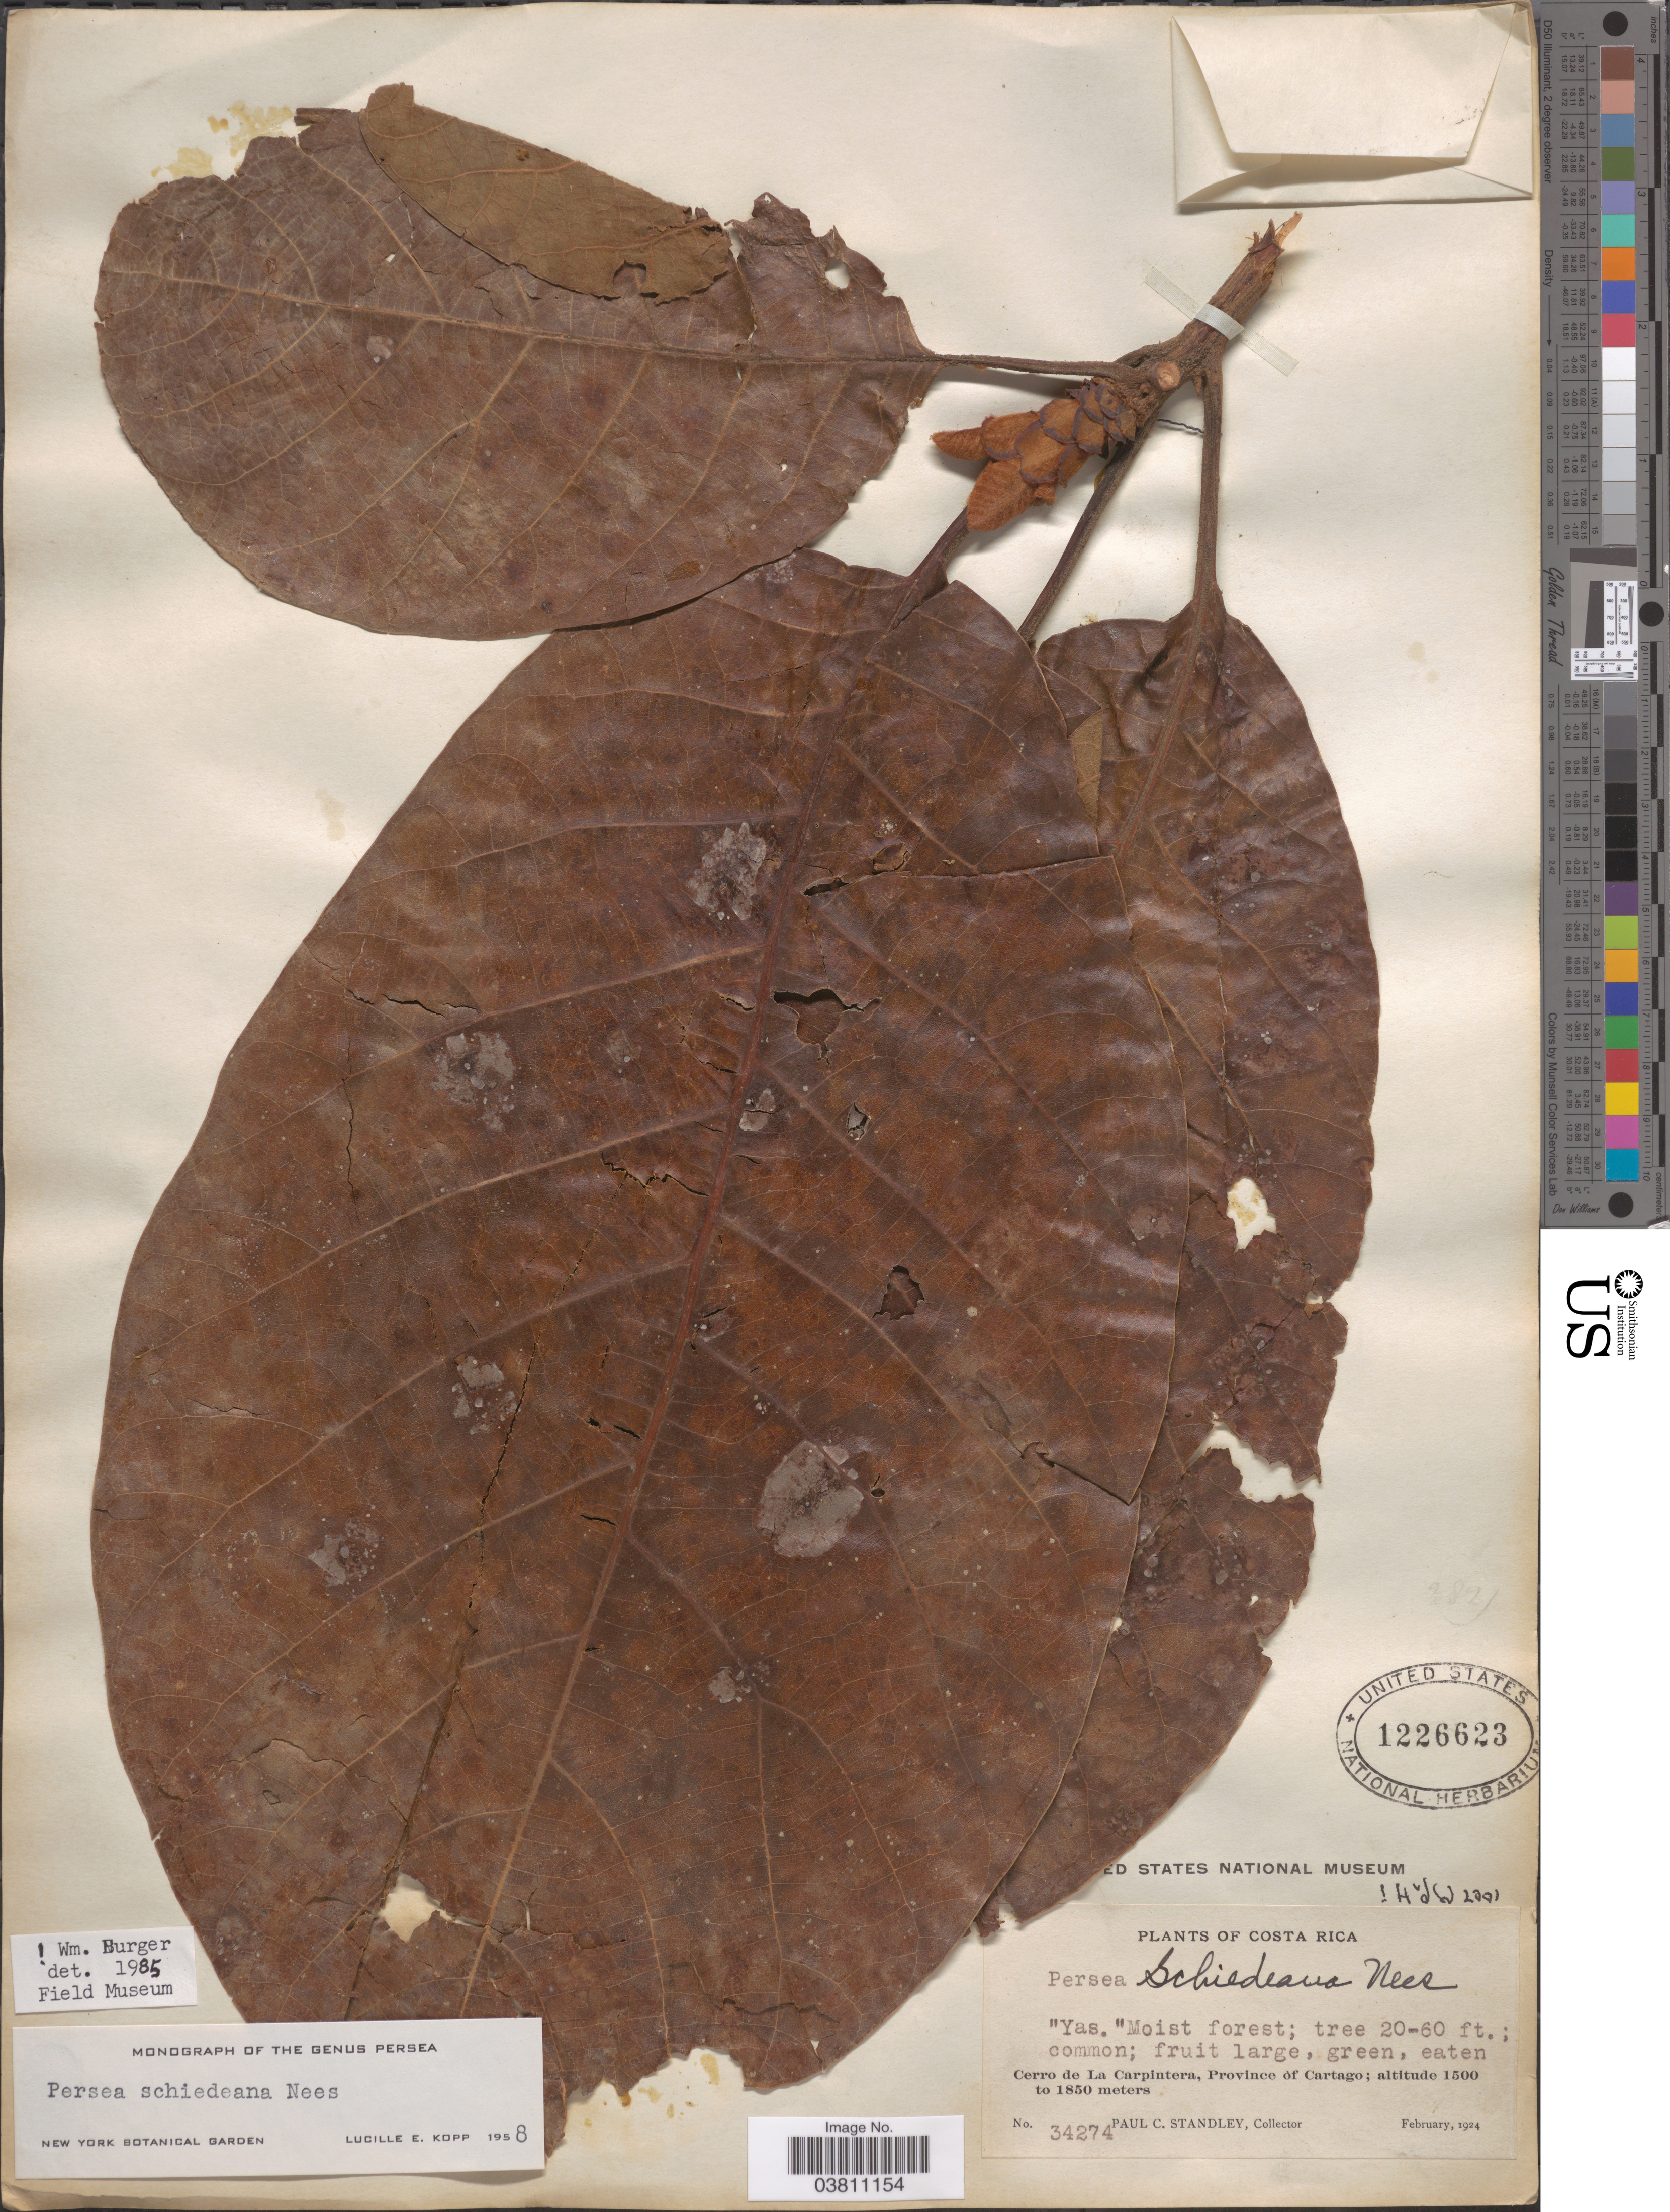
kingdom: Plantae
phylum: Tracheophyta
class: Magnoliopsida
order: Laurales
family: Lauraceae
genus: Persea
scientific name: Persea schiediana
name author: Nees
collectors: P. C. Standley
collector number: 34274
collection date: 1924-02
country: Costa Rica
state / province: Cartago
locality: Cerro de La Carpintera.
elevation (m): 1500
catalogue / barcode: US 1226623